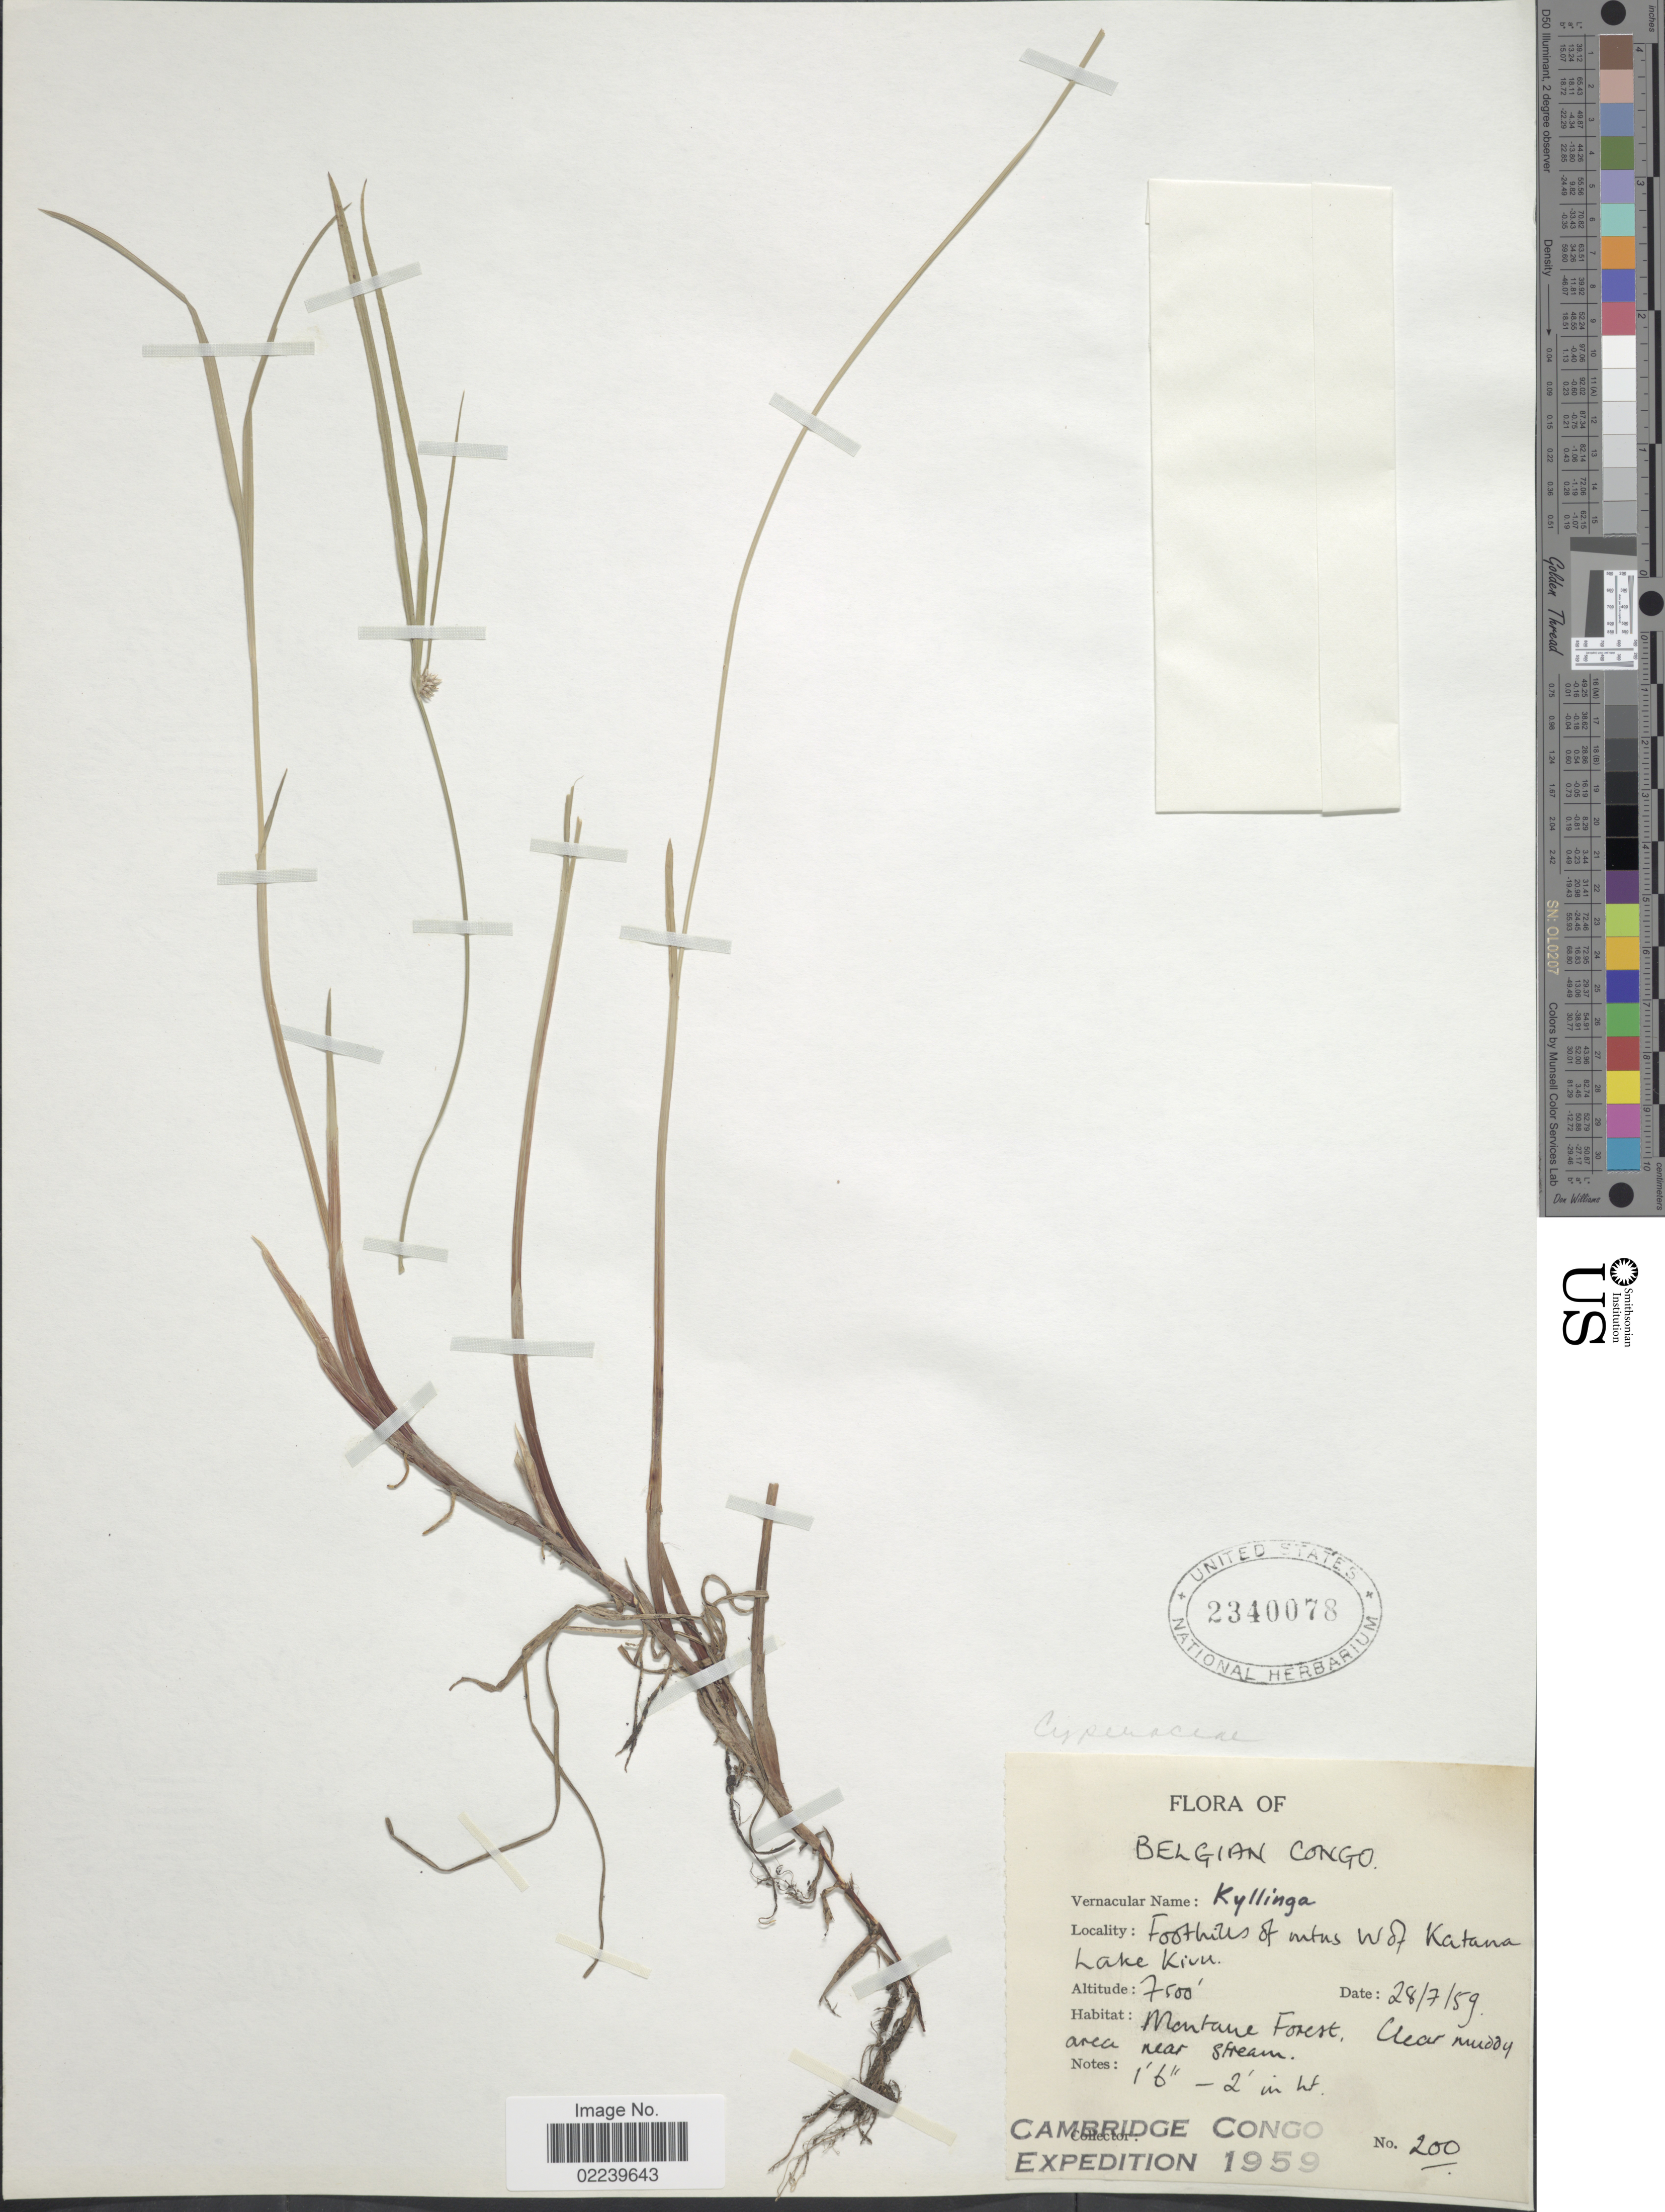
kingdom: Plantae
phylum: Tracheophyta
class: Liliopsida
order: Poales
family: Cyperaceae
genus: Cyperus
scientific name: Cyperus brevifolius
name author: (Rottb.) Hassk.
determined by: Strong, Mark T., (BOT), Smithsonian Institution - National Museum of Natural History (UNITED STATES)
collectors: Cambridge Congo Expedition 1959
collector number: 200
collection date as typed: Transcribed d/m/y: 28/7/59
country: Congo, Democratic Republic of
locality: Belgian Congo. Foothills of mtns W of Katana Lake Kivu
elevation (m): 2286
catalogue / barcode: US 2340078